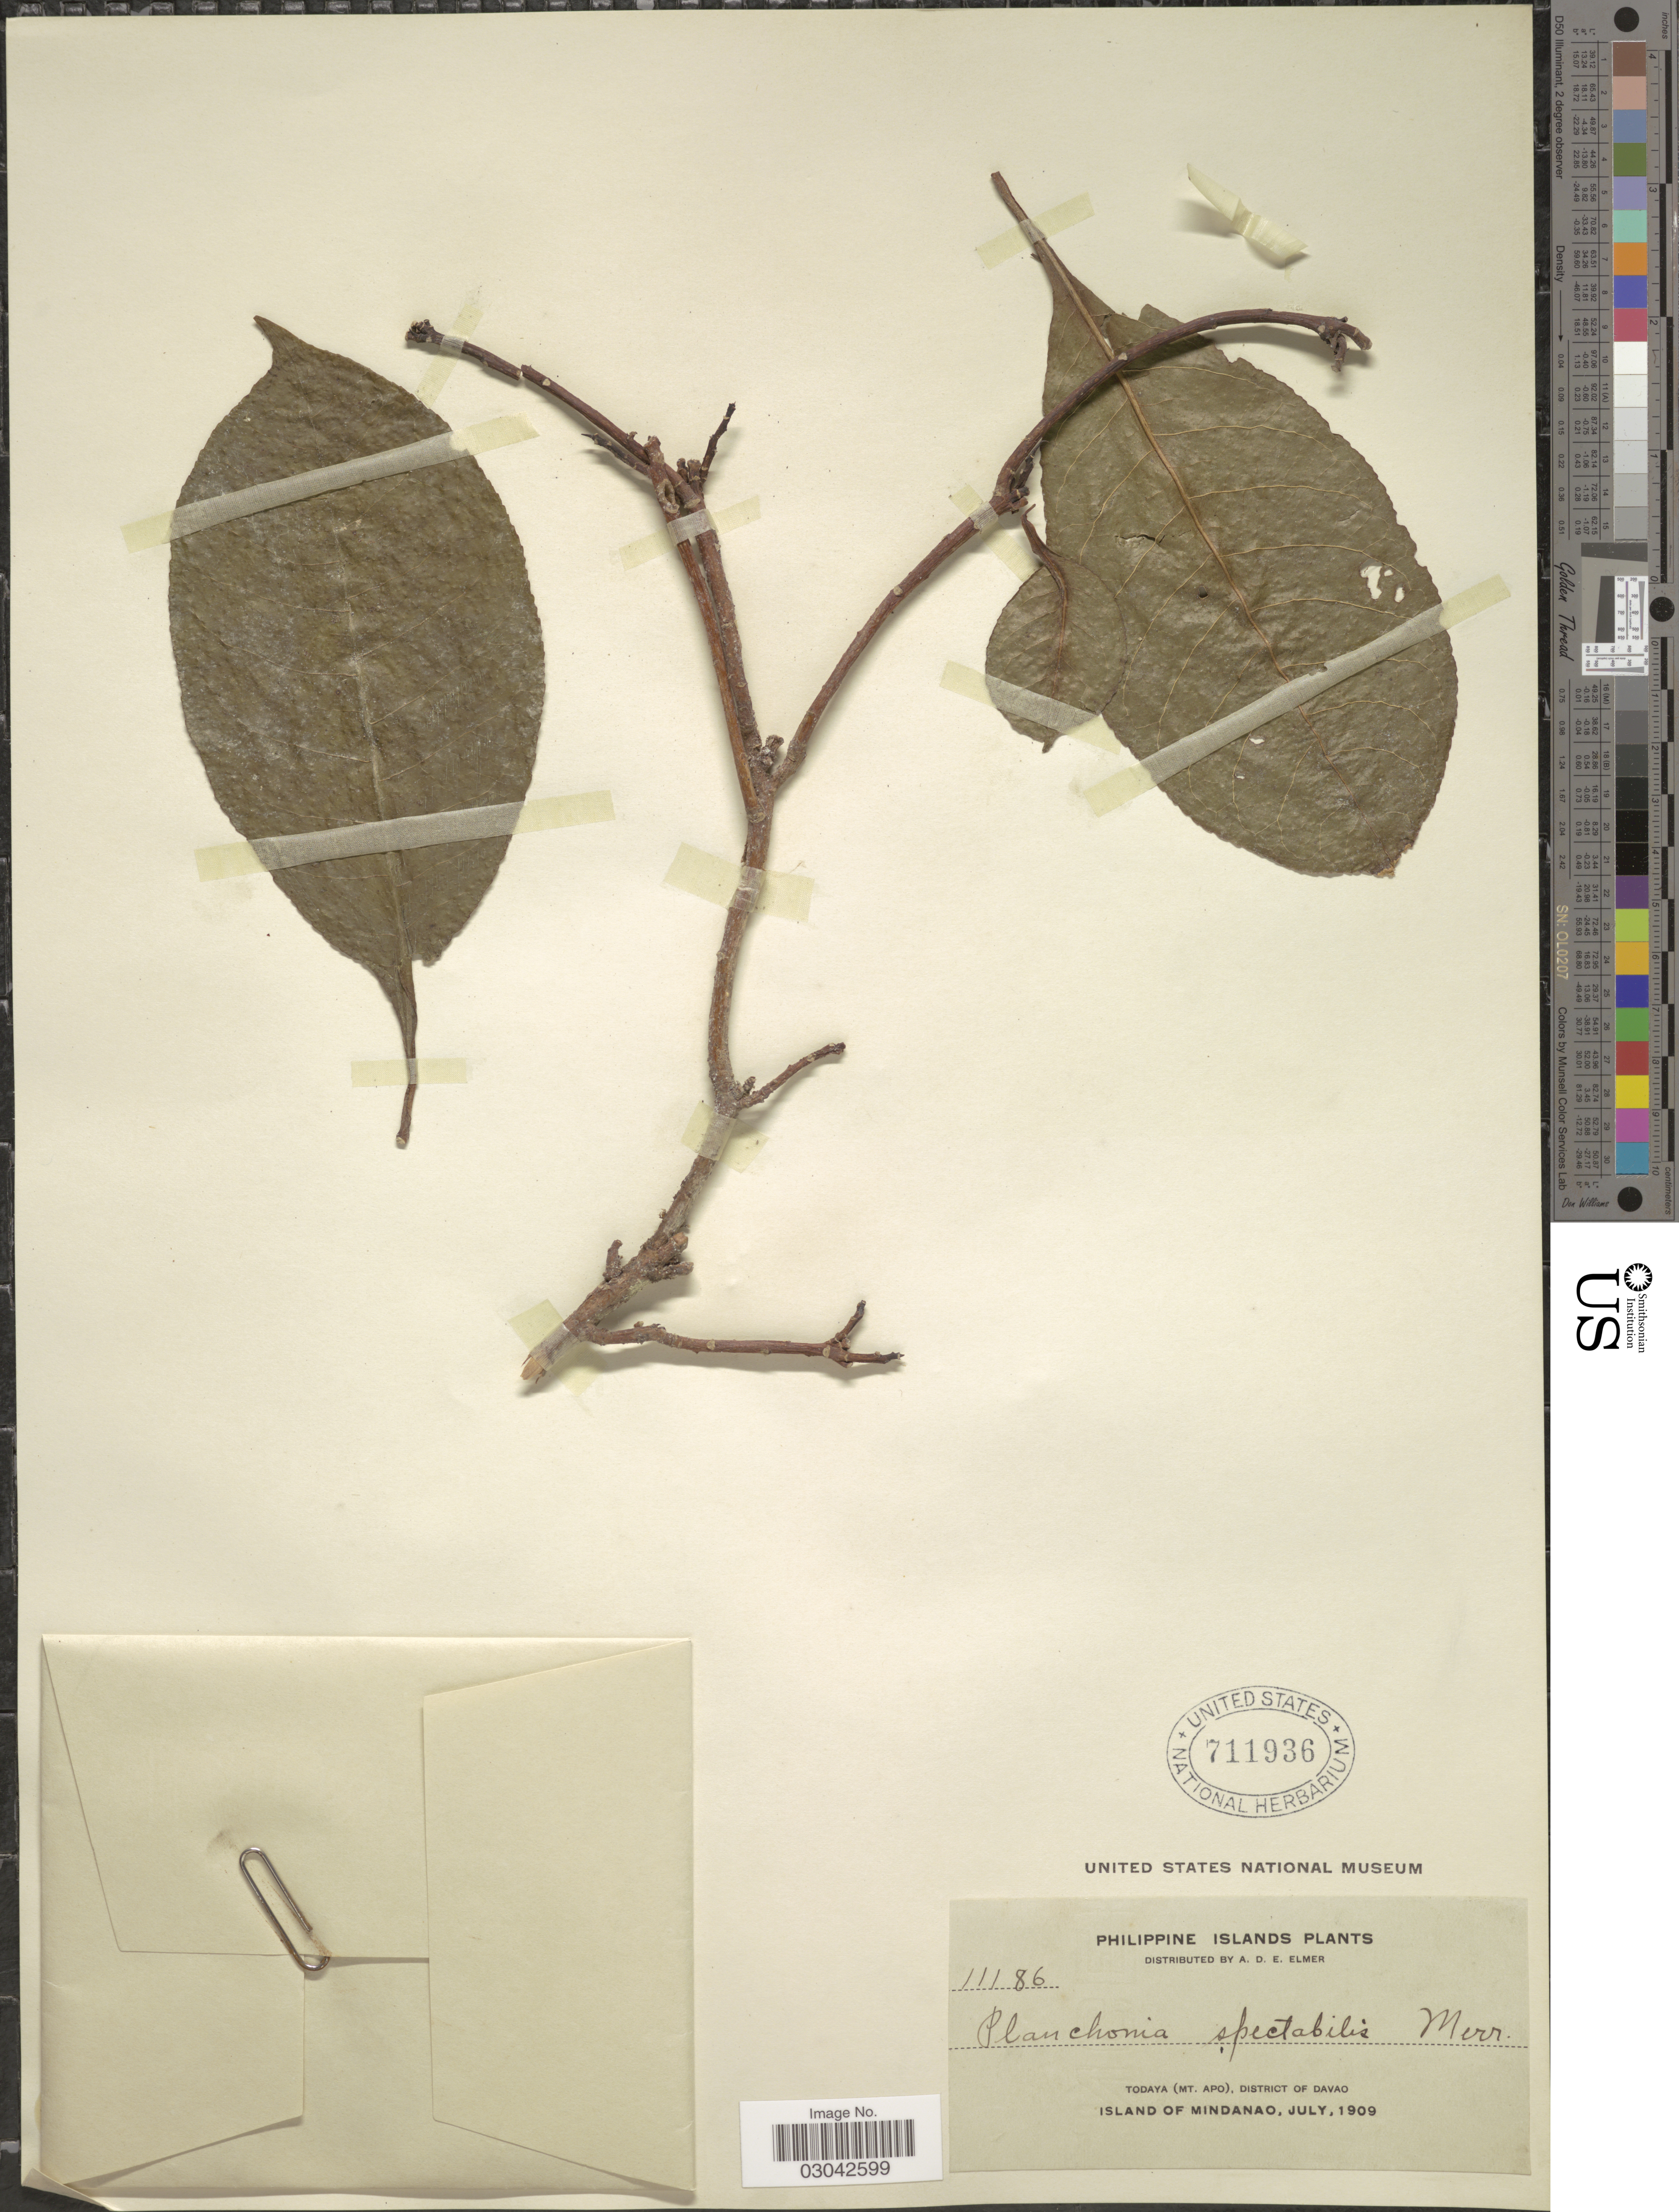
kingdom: Plantae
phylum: Tracheophyta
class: Magnoliopsida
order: Ericales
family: Lecythidaceae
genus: Planchonia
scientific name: Planchonia spectabilis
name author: Merr.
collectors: A. D. E. Elmer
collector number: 11186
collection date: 1909-07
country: Philippines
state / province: Davao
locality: Todaya (Mt. Apo), District of Davao. Island of Mindanao.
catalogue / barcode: US 711936